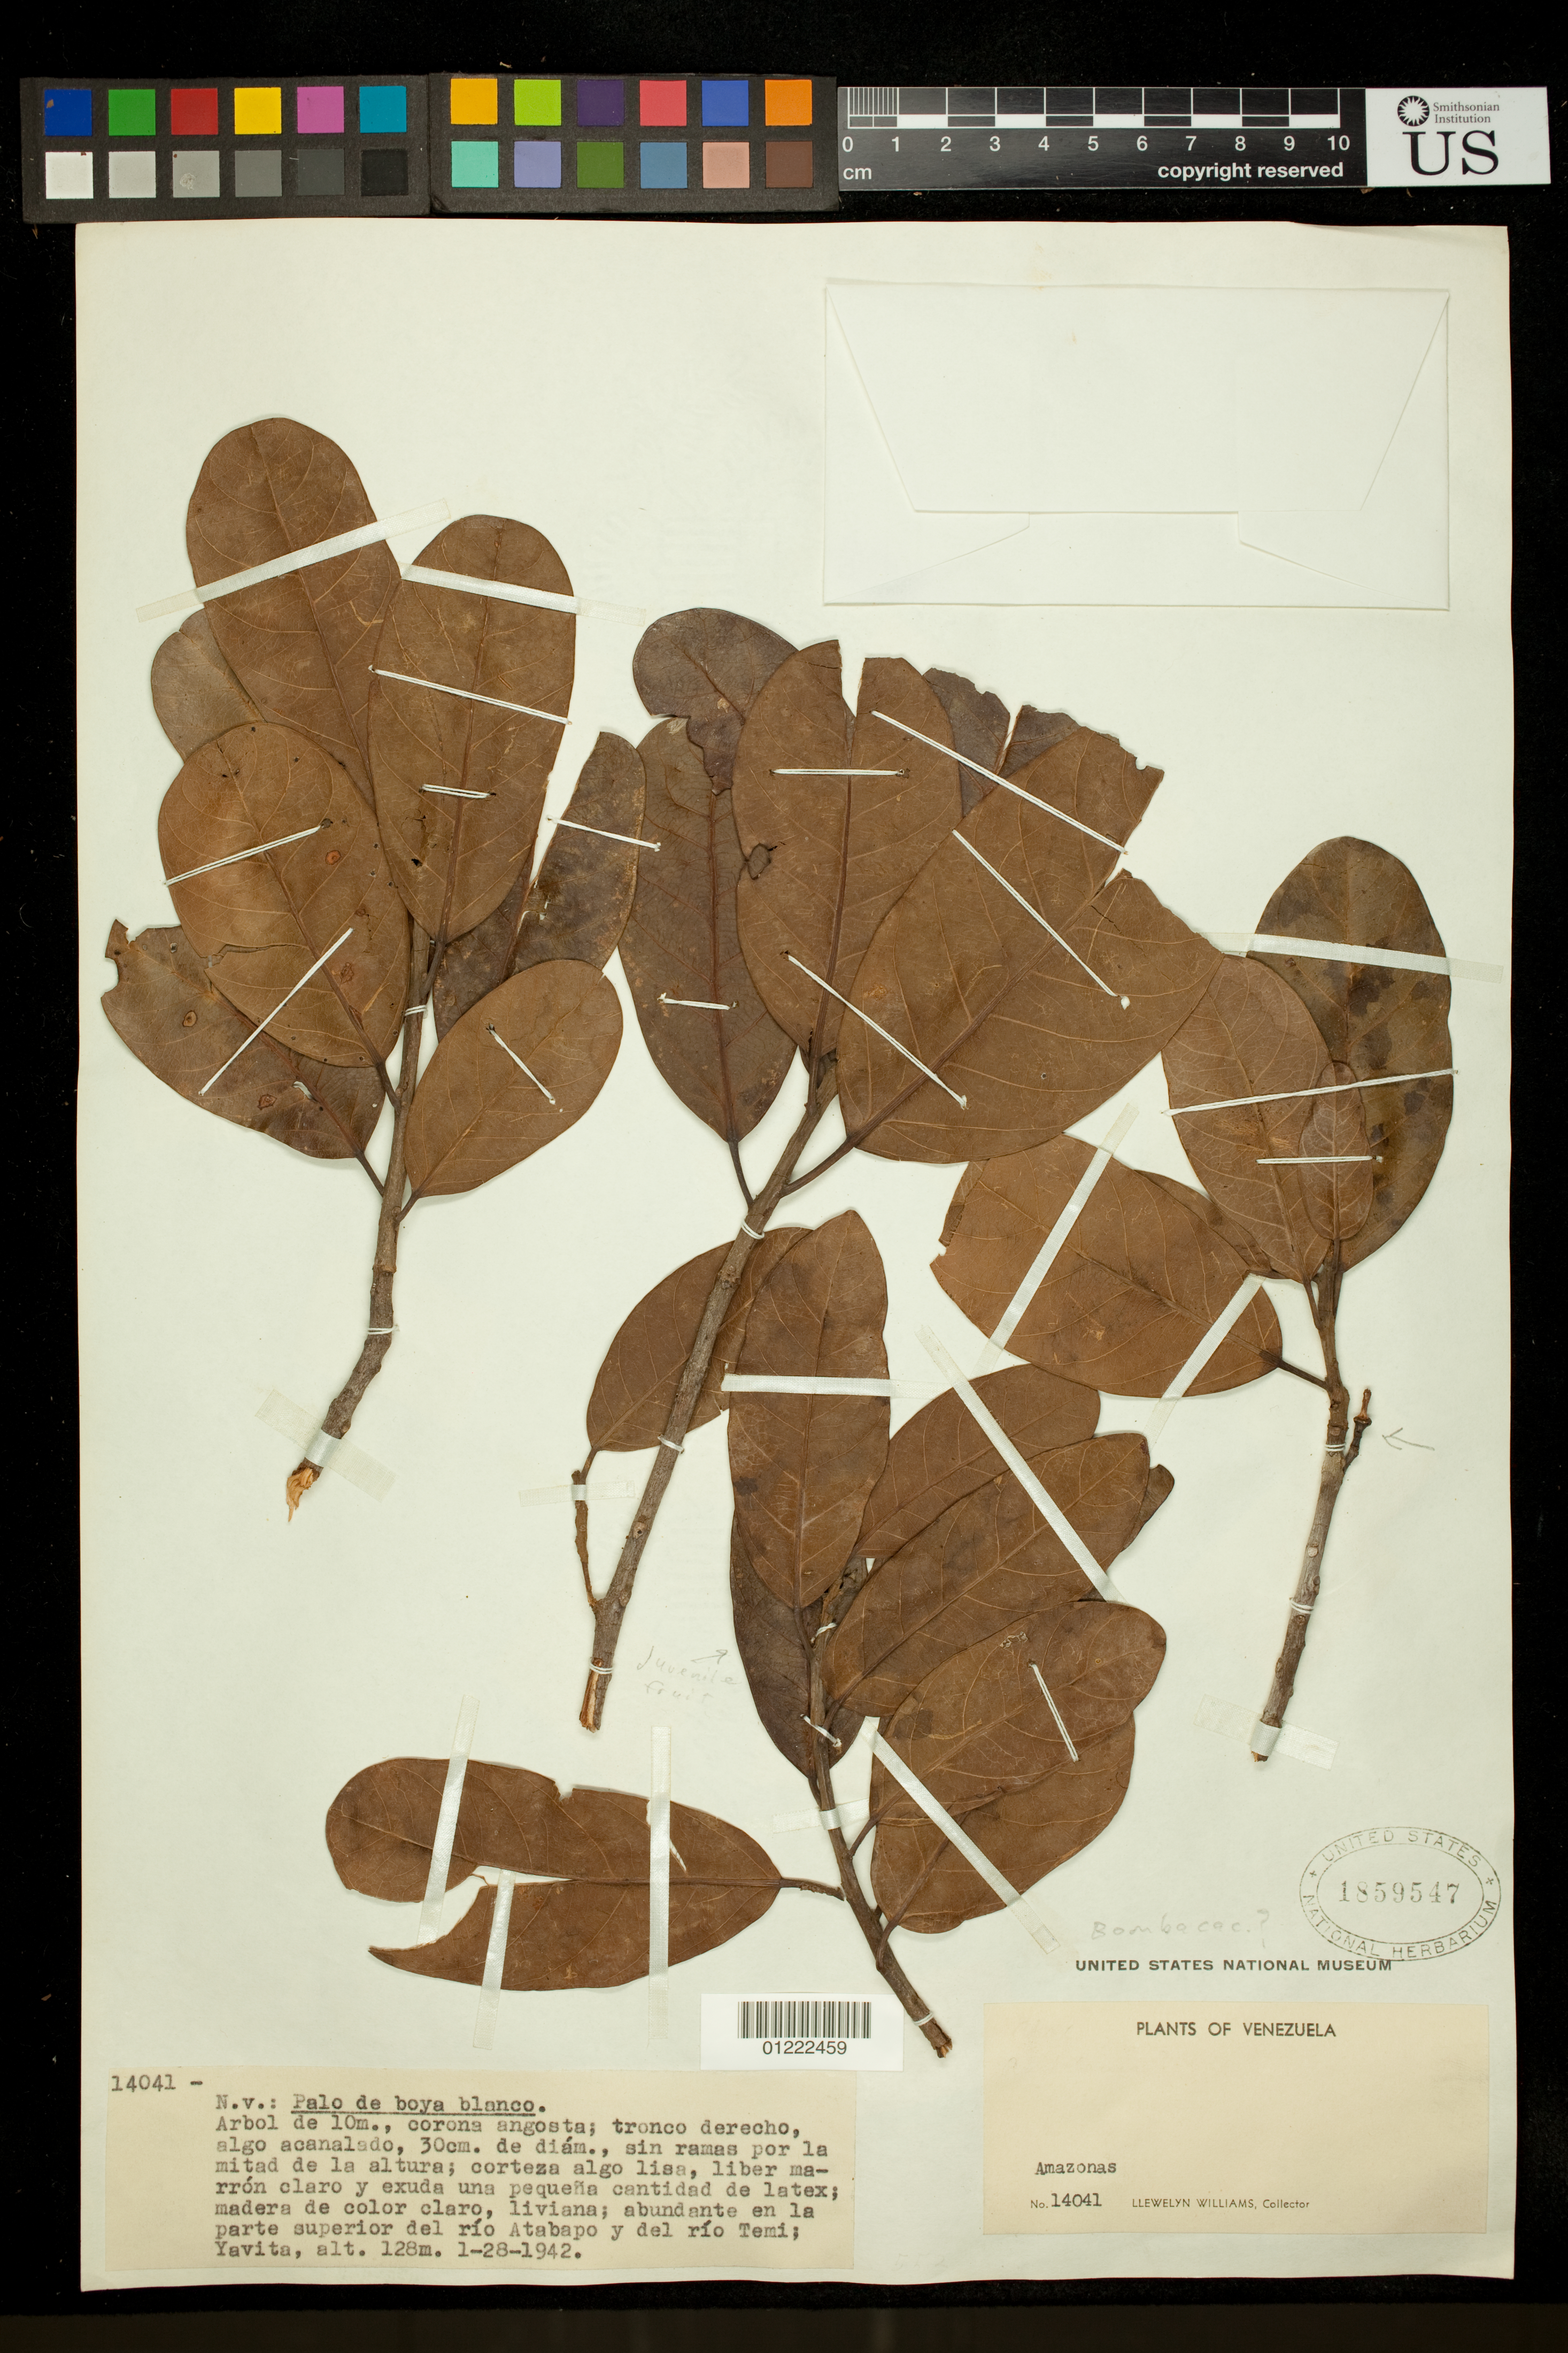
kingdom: Plantae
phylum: Tracheophyta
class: Magnoliopsida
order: Malvales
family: Malvaceae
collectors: Ll. Williams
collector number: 14041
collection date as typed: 1/28/1942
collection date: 1942-01-28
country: Venezuela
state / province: Amazonas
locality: Amazonas: abundante en la parte superior del rio Atabapo y del rio Temi, Yavita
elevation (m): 128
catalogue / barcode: US 1859547